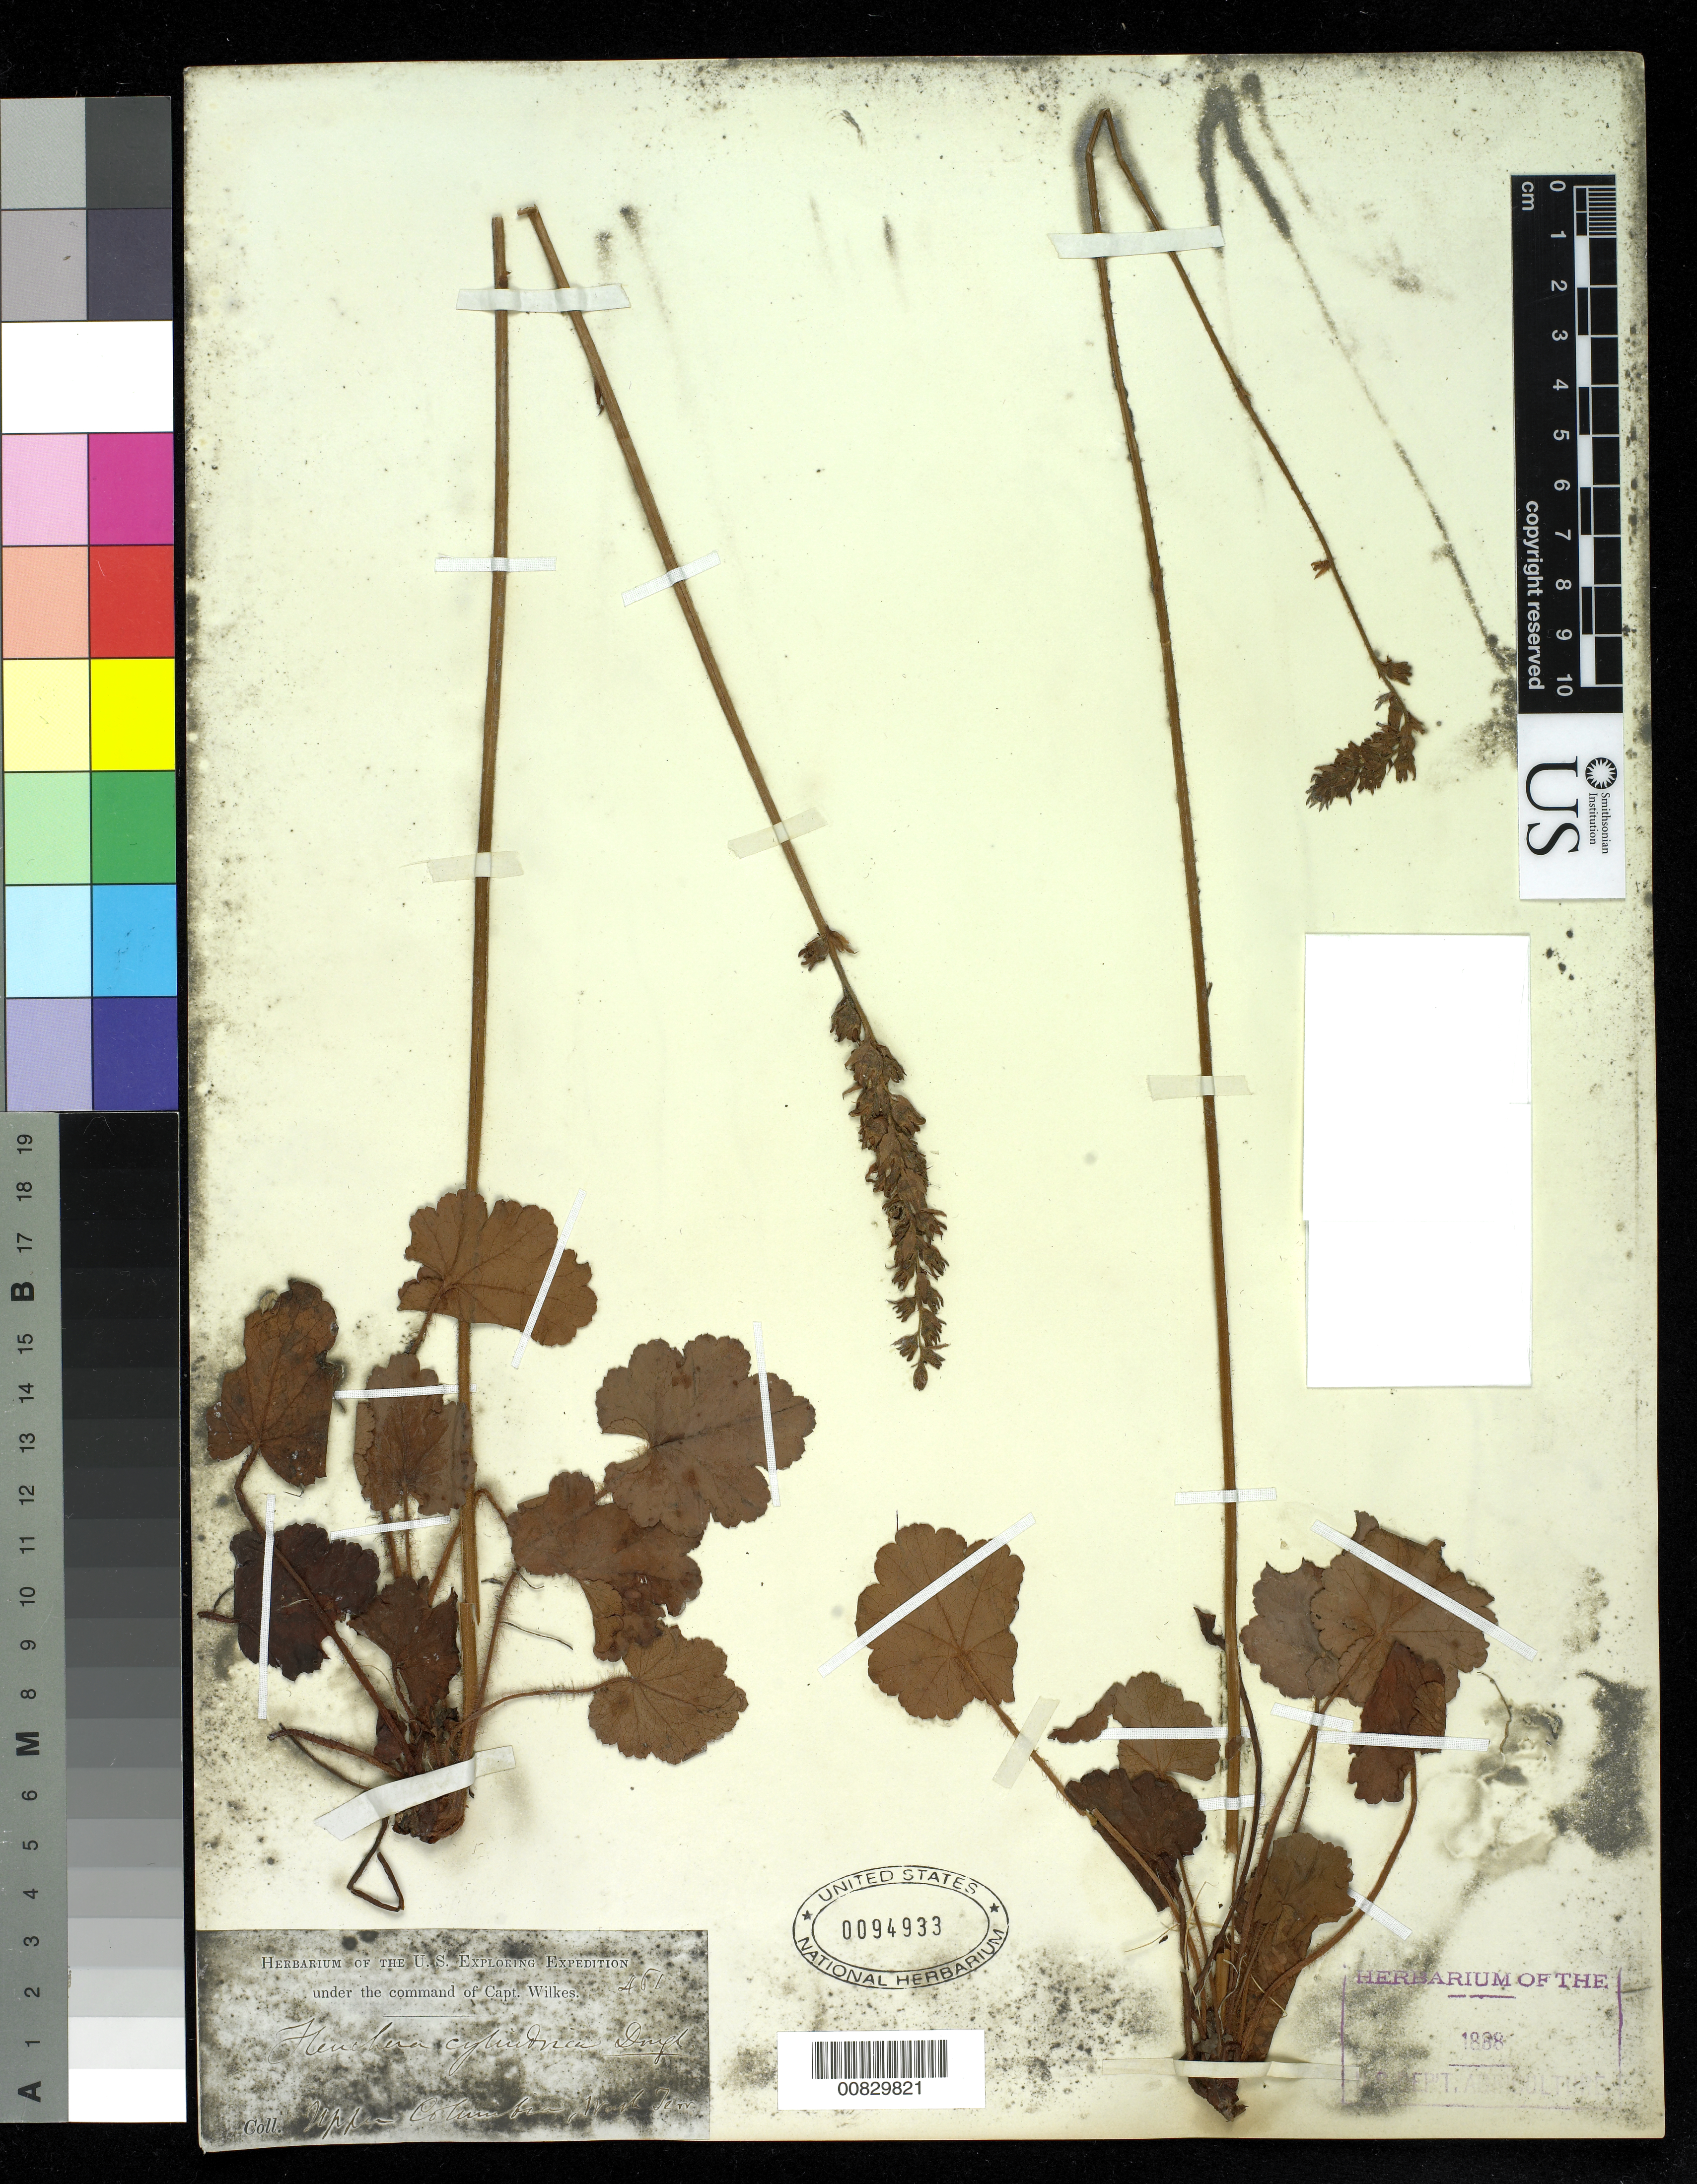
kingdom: Plantae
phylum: Tracheophyta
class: Magnoliopsida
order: Saxifragales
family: Saxifragaceae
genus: Heuchera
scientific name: Heuchera cylindrica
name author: Douglas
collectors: Wilkes Explor. Exped.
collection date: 1838/1842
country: United States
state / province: Washington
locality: Upper Columbia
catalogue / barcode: US 94933